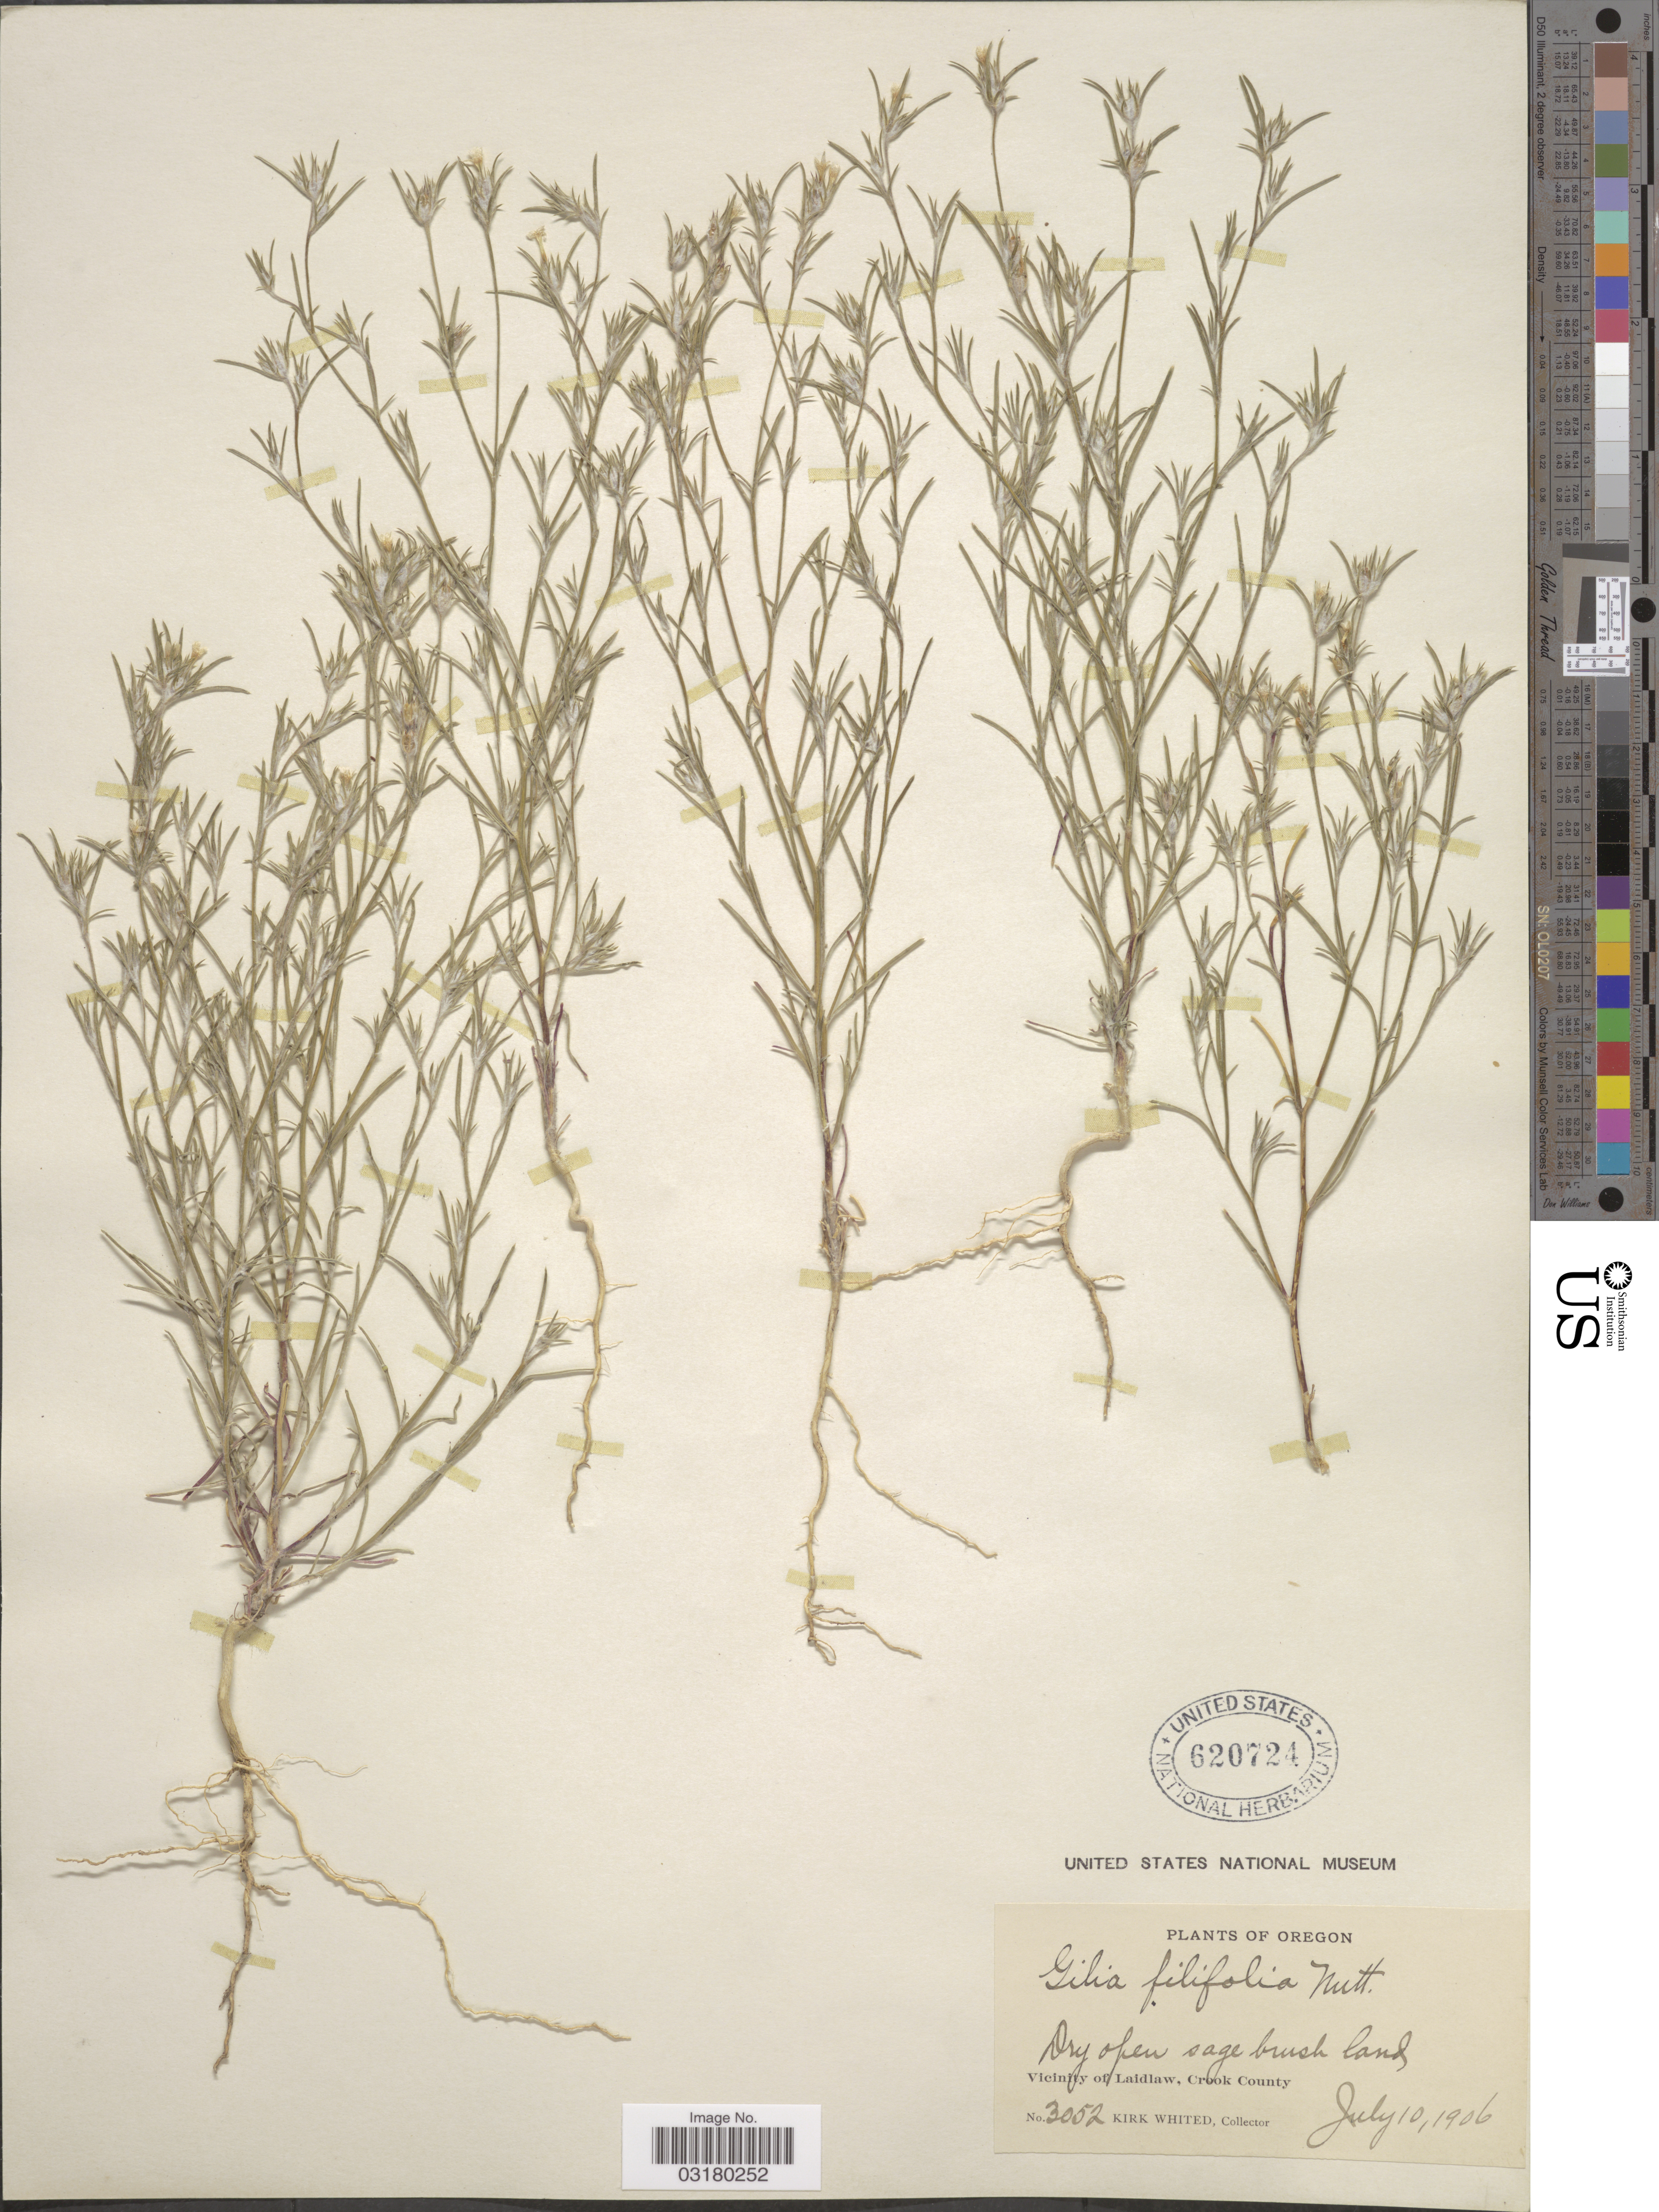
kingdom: Plantae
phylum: Tracheophyta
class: Magnoliopsida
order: Ericales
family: Polemoniaceae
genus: Eriastrum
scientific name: Eriastrum filifolium (Nutt.) Wooton & Standl.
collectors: K. Whited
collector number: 3052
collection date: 1906-07-10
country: United States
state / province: Oregon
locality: Vicinity of Laidlaw, Crook County.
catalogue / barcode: US 620724